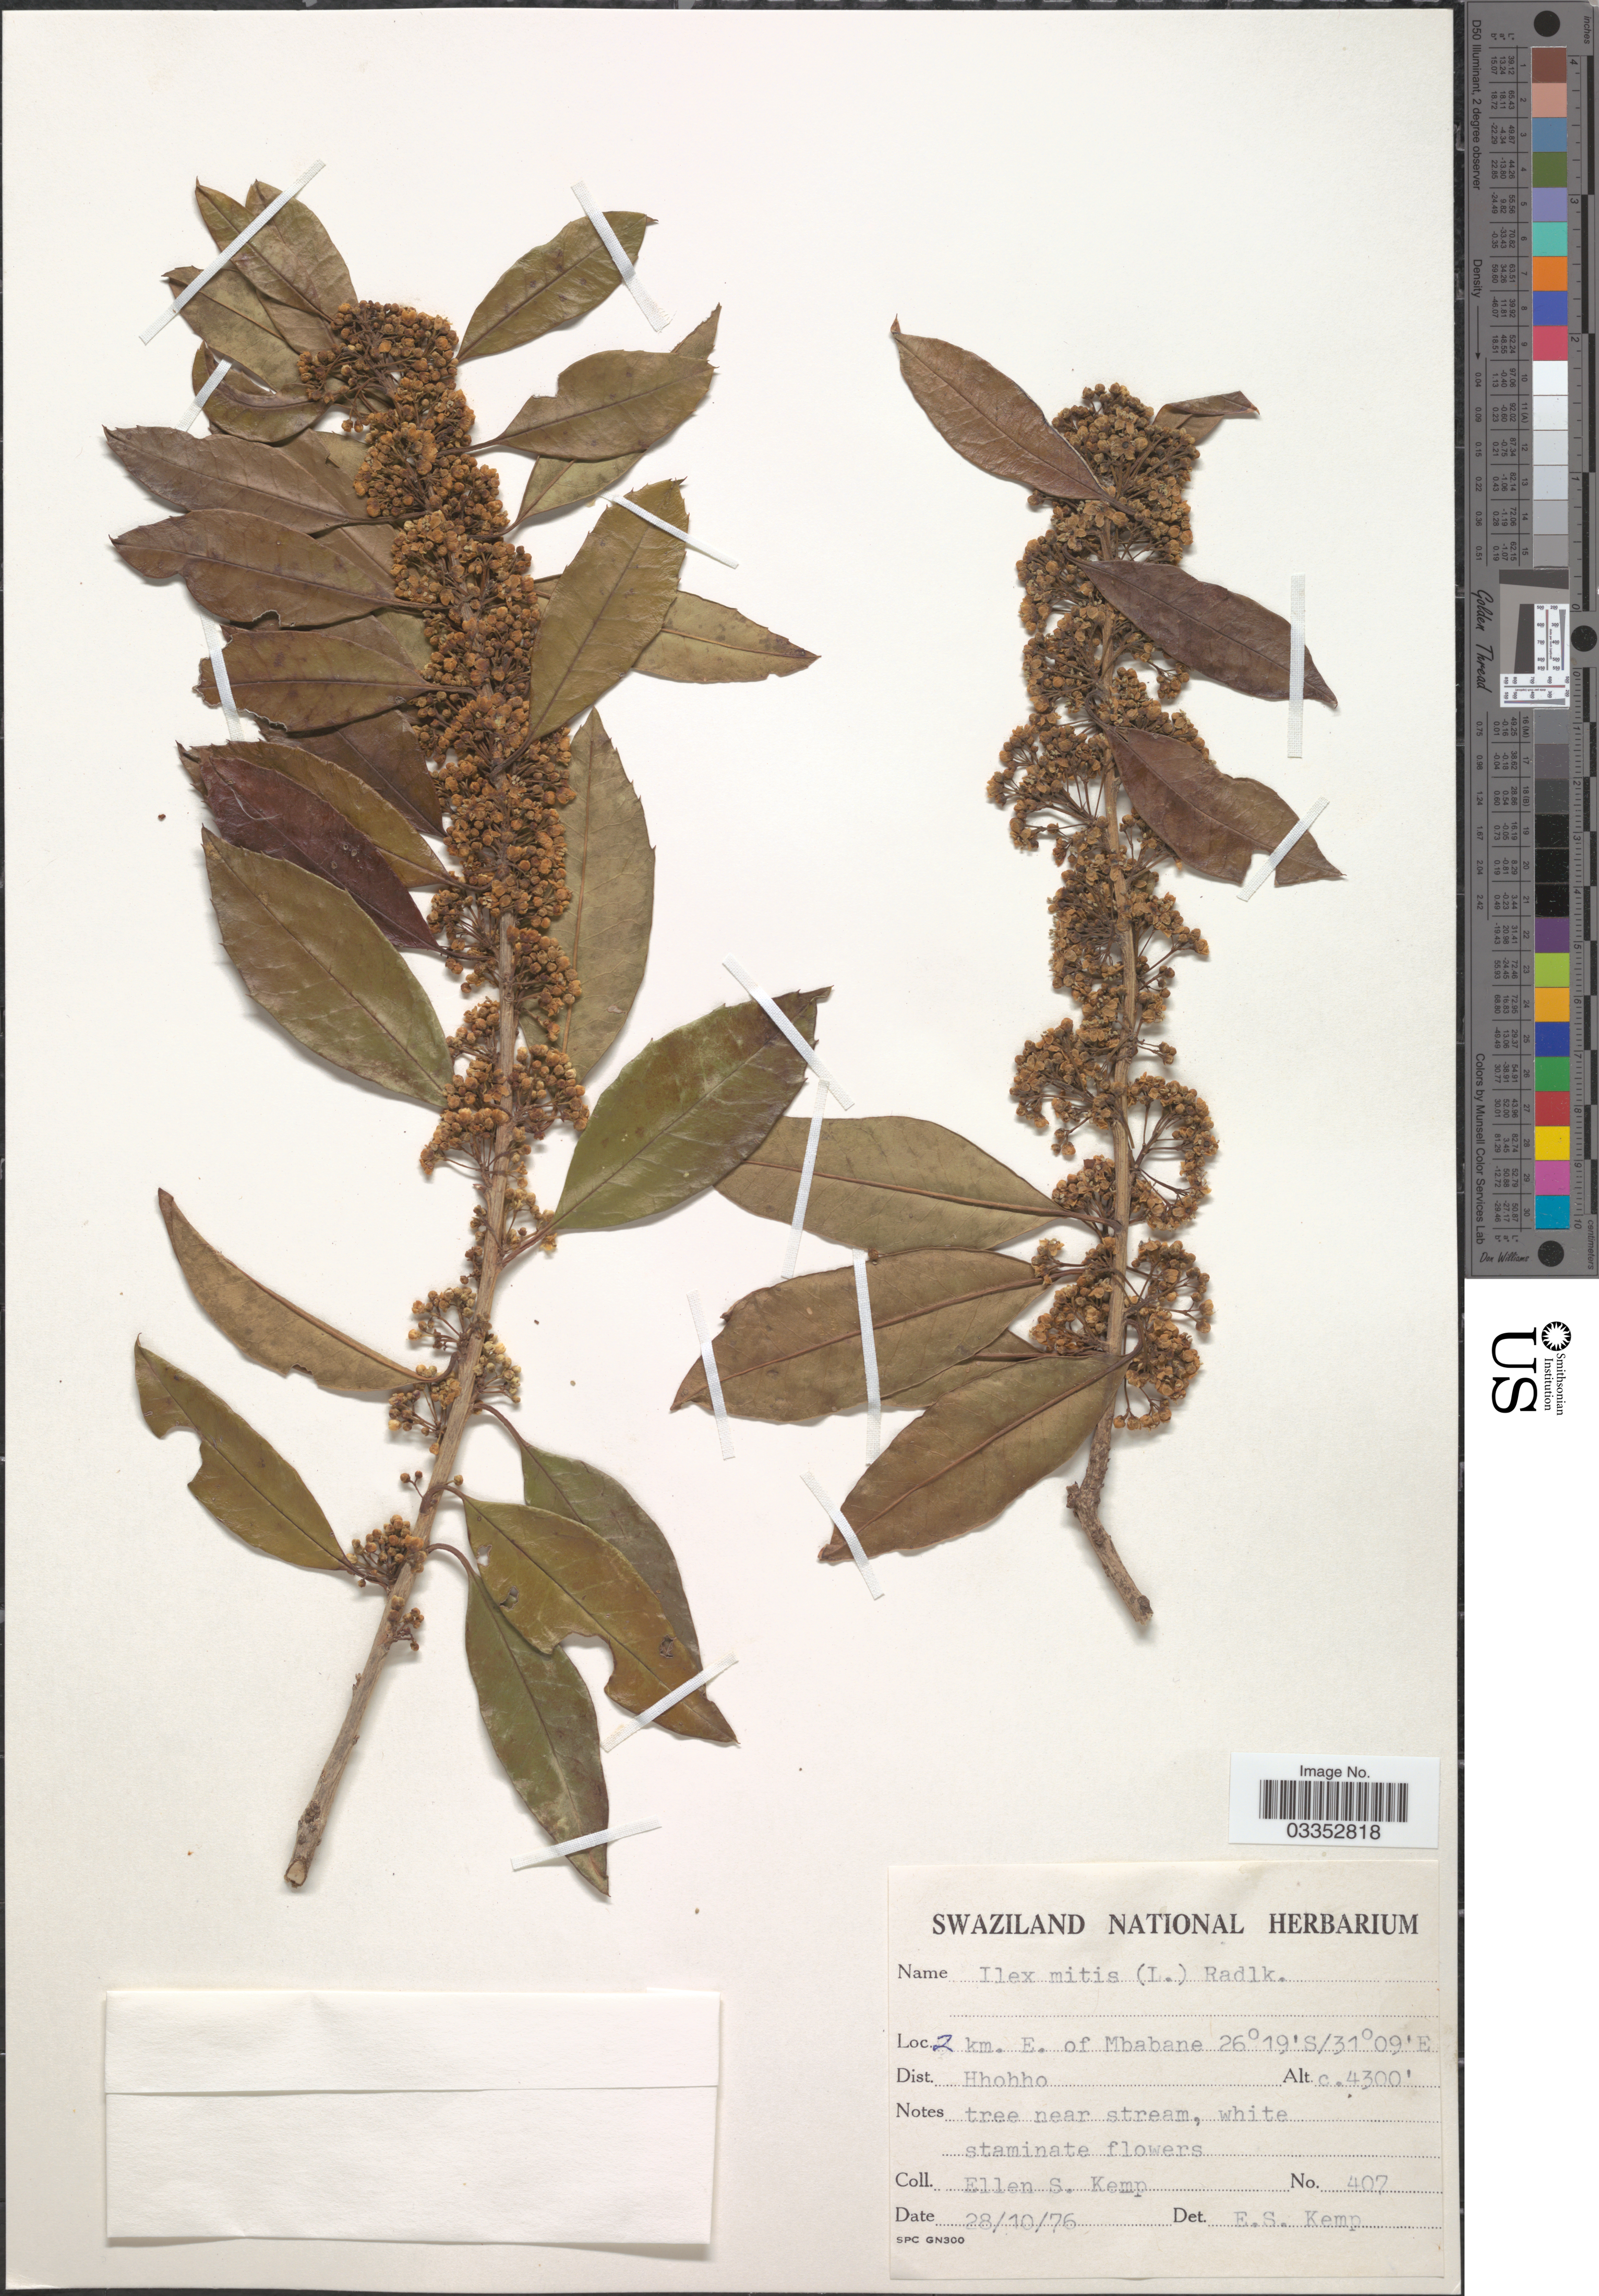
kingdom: Plantae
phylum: Tracheophyta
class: Magnoliopsida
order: Aquifoliales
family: Aquifoliaceae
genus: Ilex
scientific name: Ilex mitis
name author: (L.) Radlk.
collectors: E. S. Kemp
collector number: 407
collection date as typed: Transcribed d/m/y: 28/10/76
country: Eswatini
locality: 2 km. E. of Mbabane, Dist. Hhohho.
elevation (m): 1311